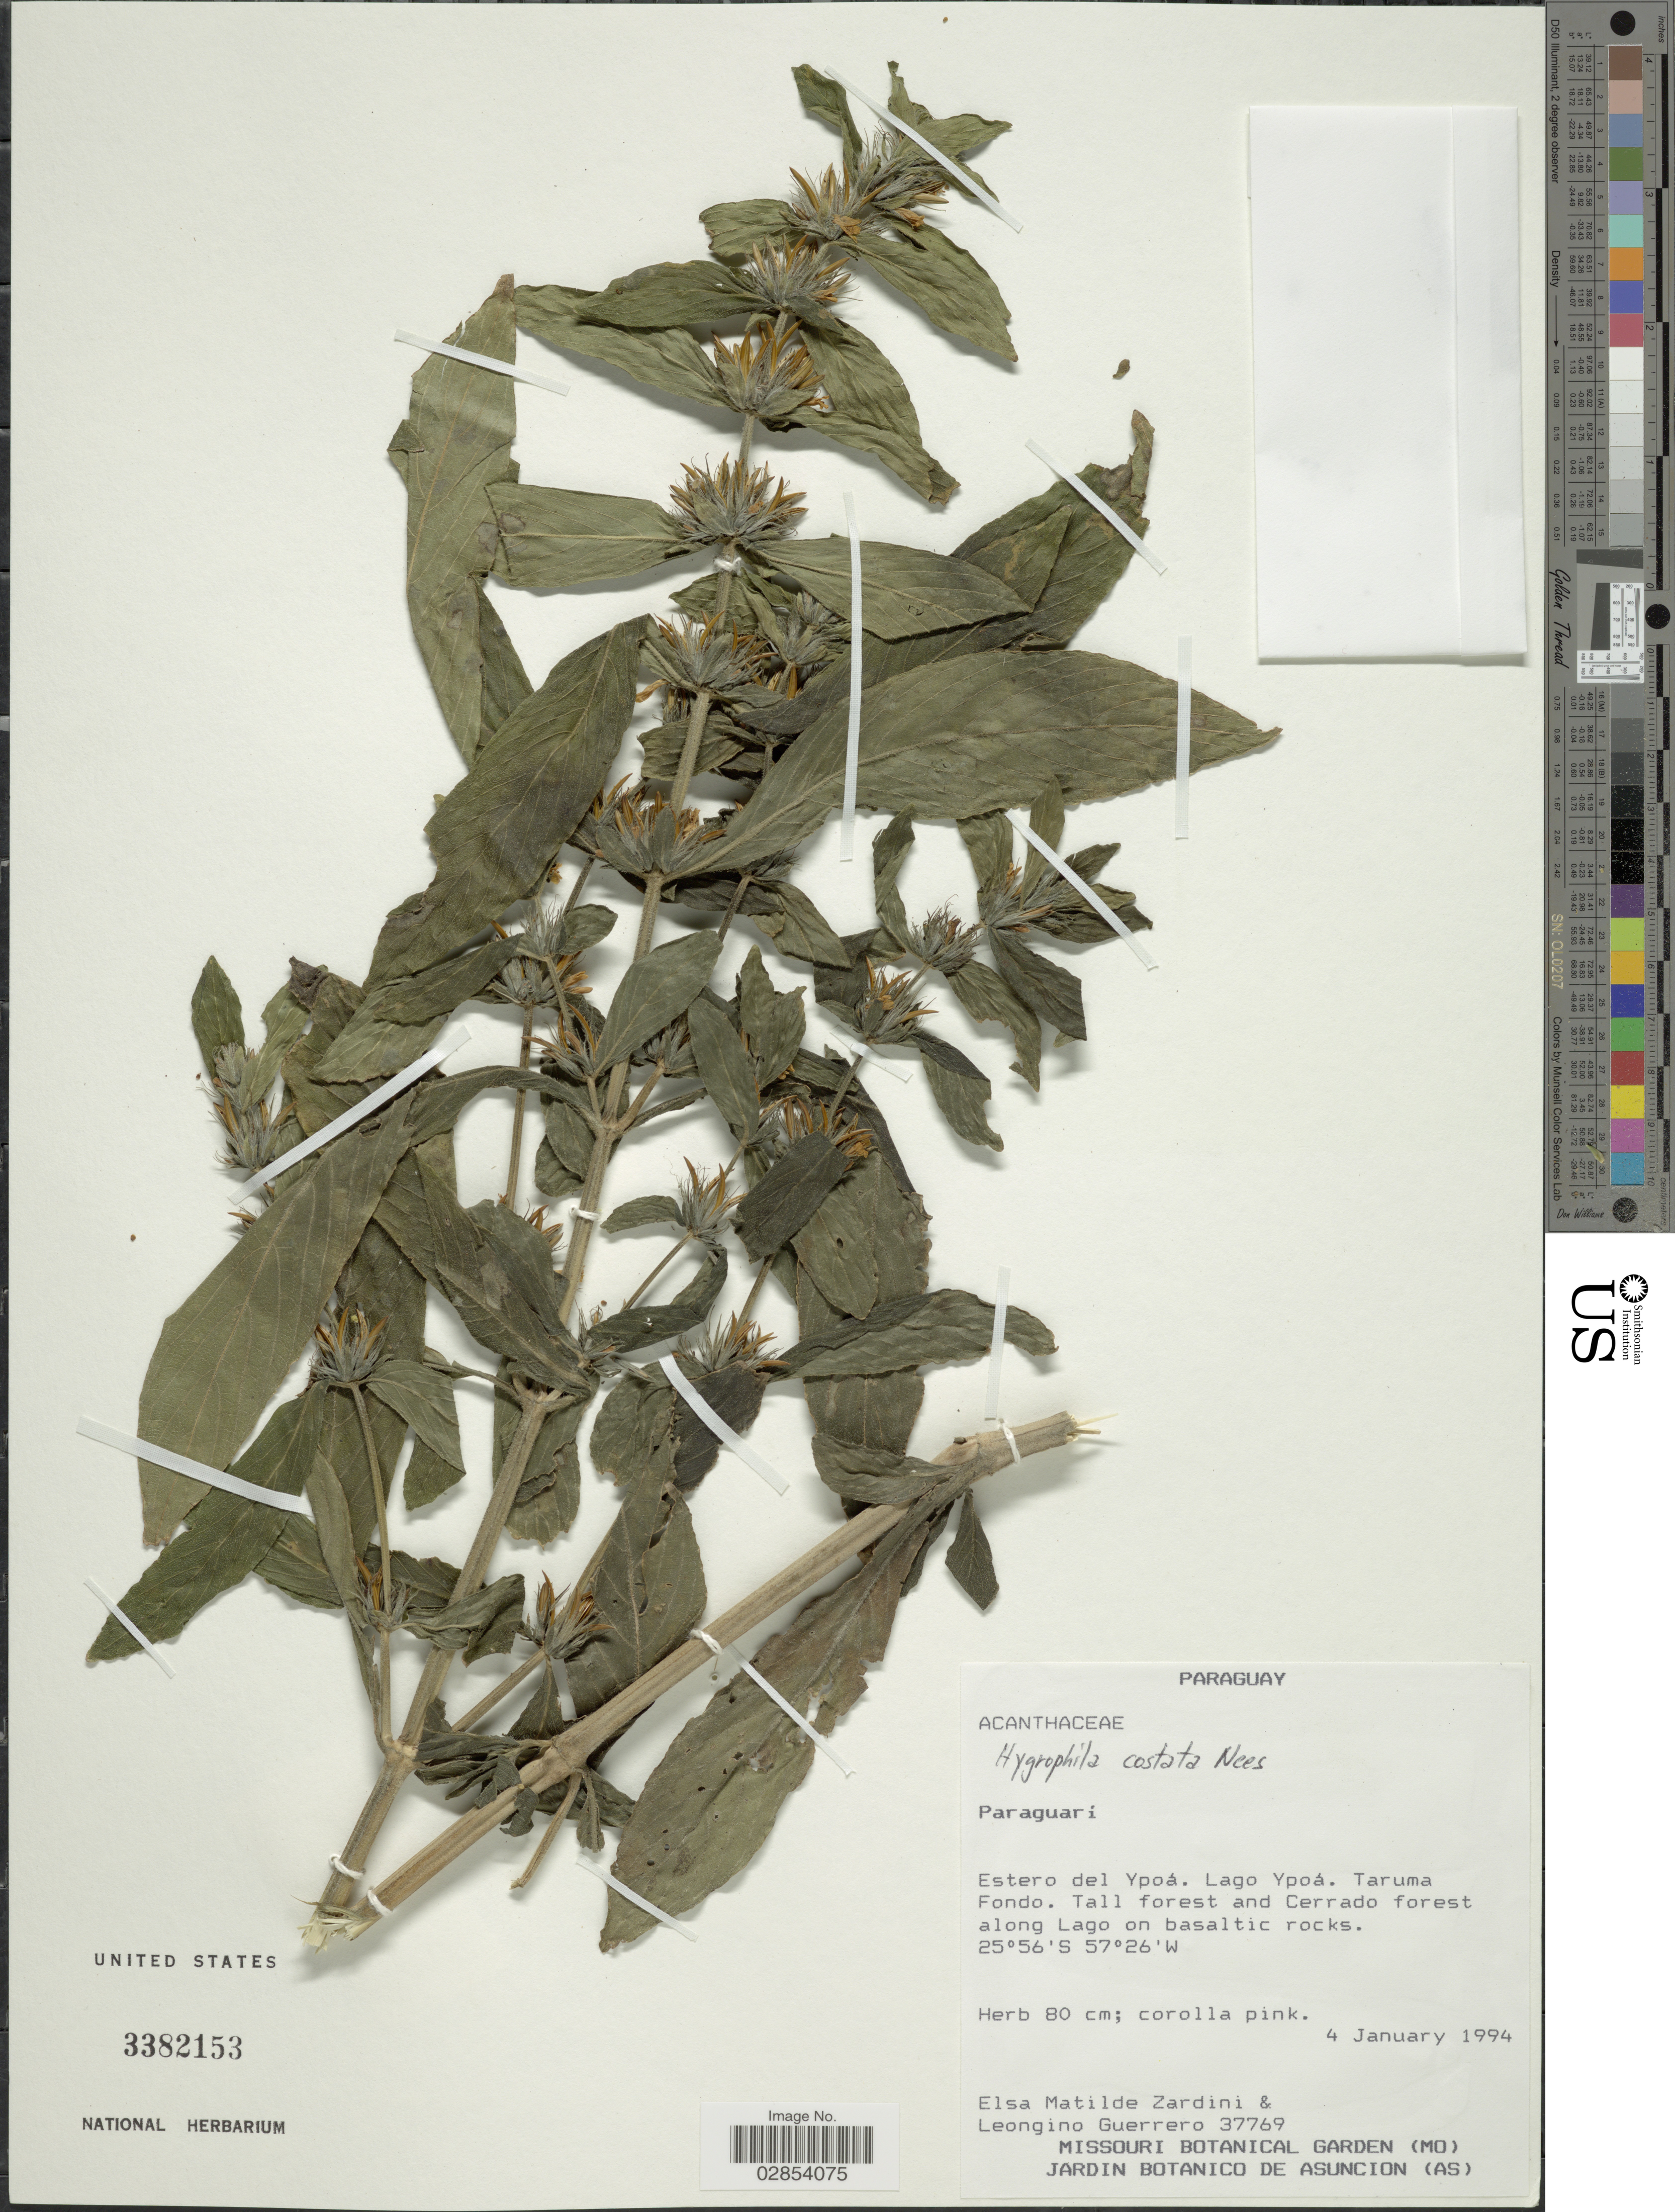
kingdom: Plantae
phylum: Tracheophyta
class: Magnoliopsida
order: Lamiales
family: Acanthaceae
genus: Hygrophila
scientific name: Hygrophila costata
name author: Nees & T. Nees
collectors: E. M. Zardini & L. Guerrero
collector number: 37769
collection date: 1994-01-04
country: Paraguay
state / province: Paraguari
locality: Estero del Ypoá. Lago Ypoá. Taruma Fondo.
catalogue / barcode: US 3382153